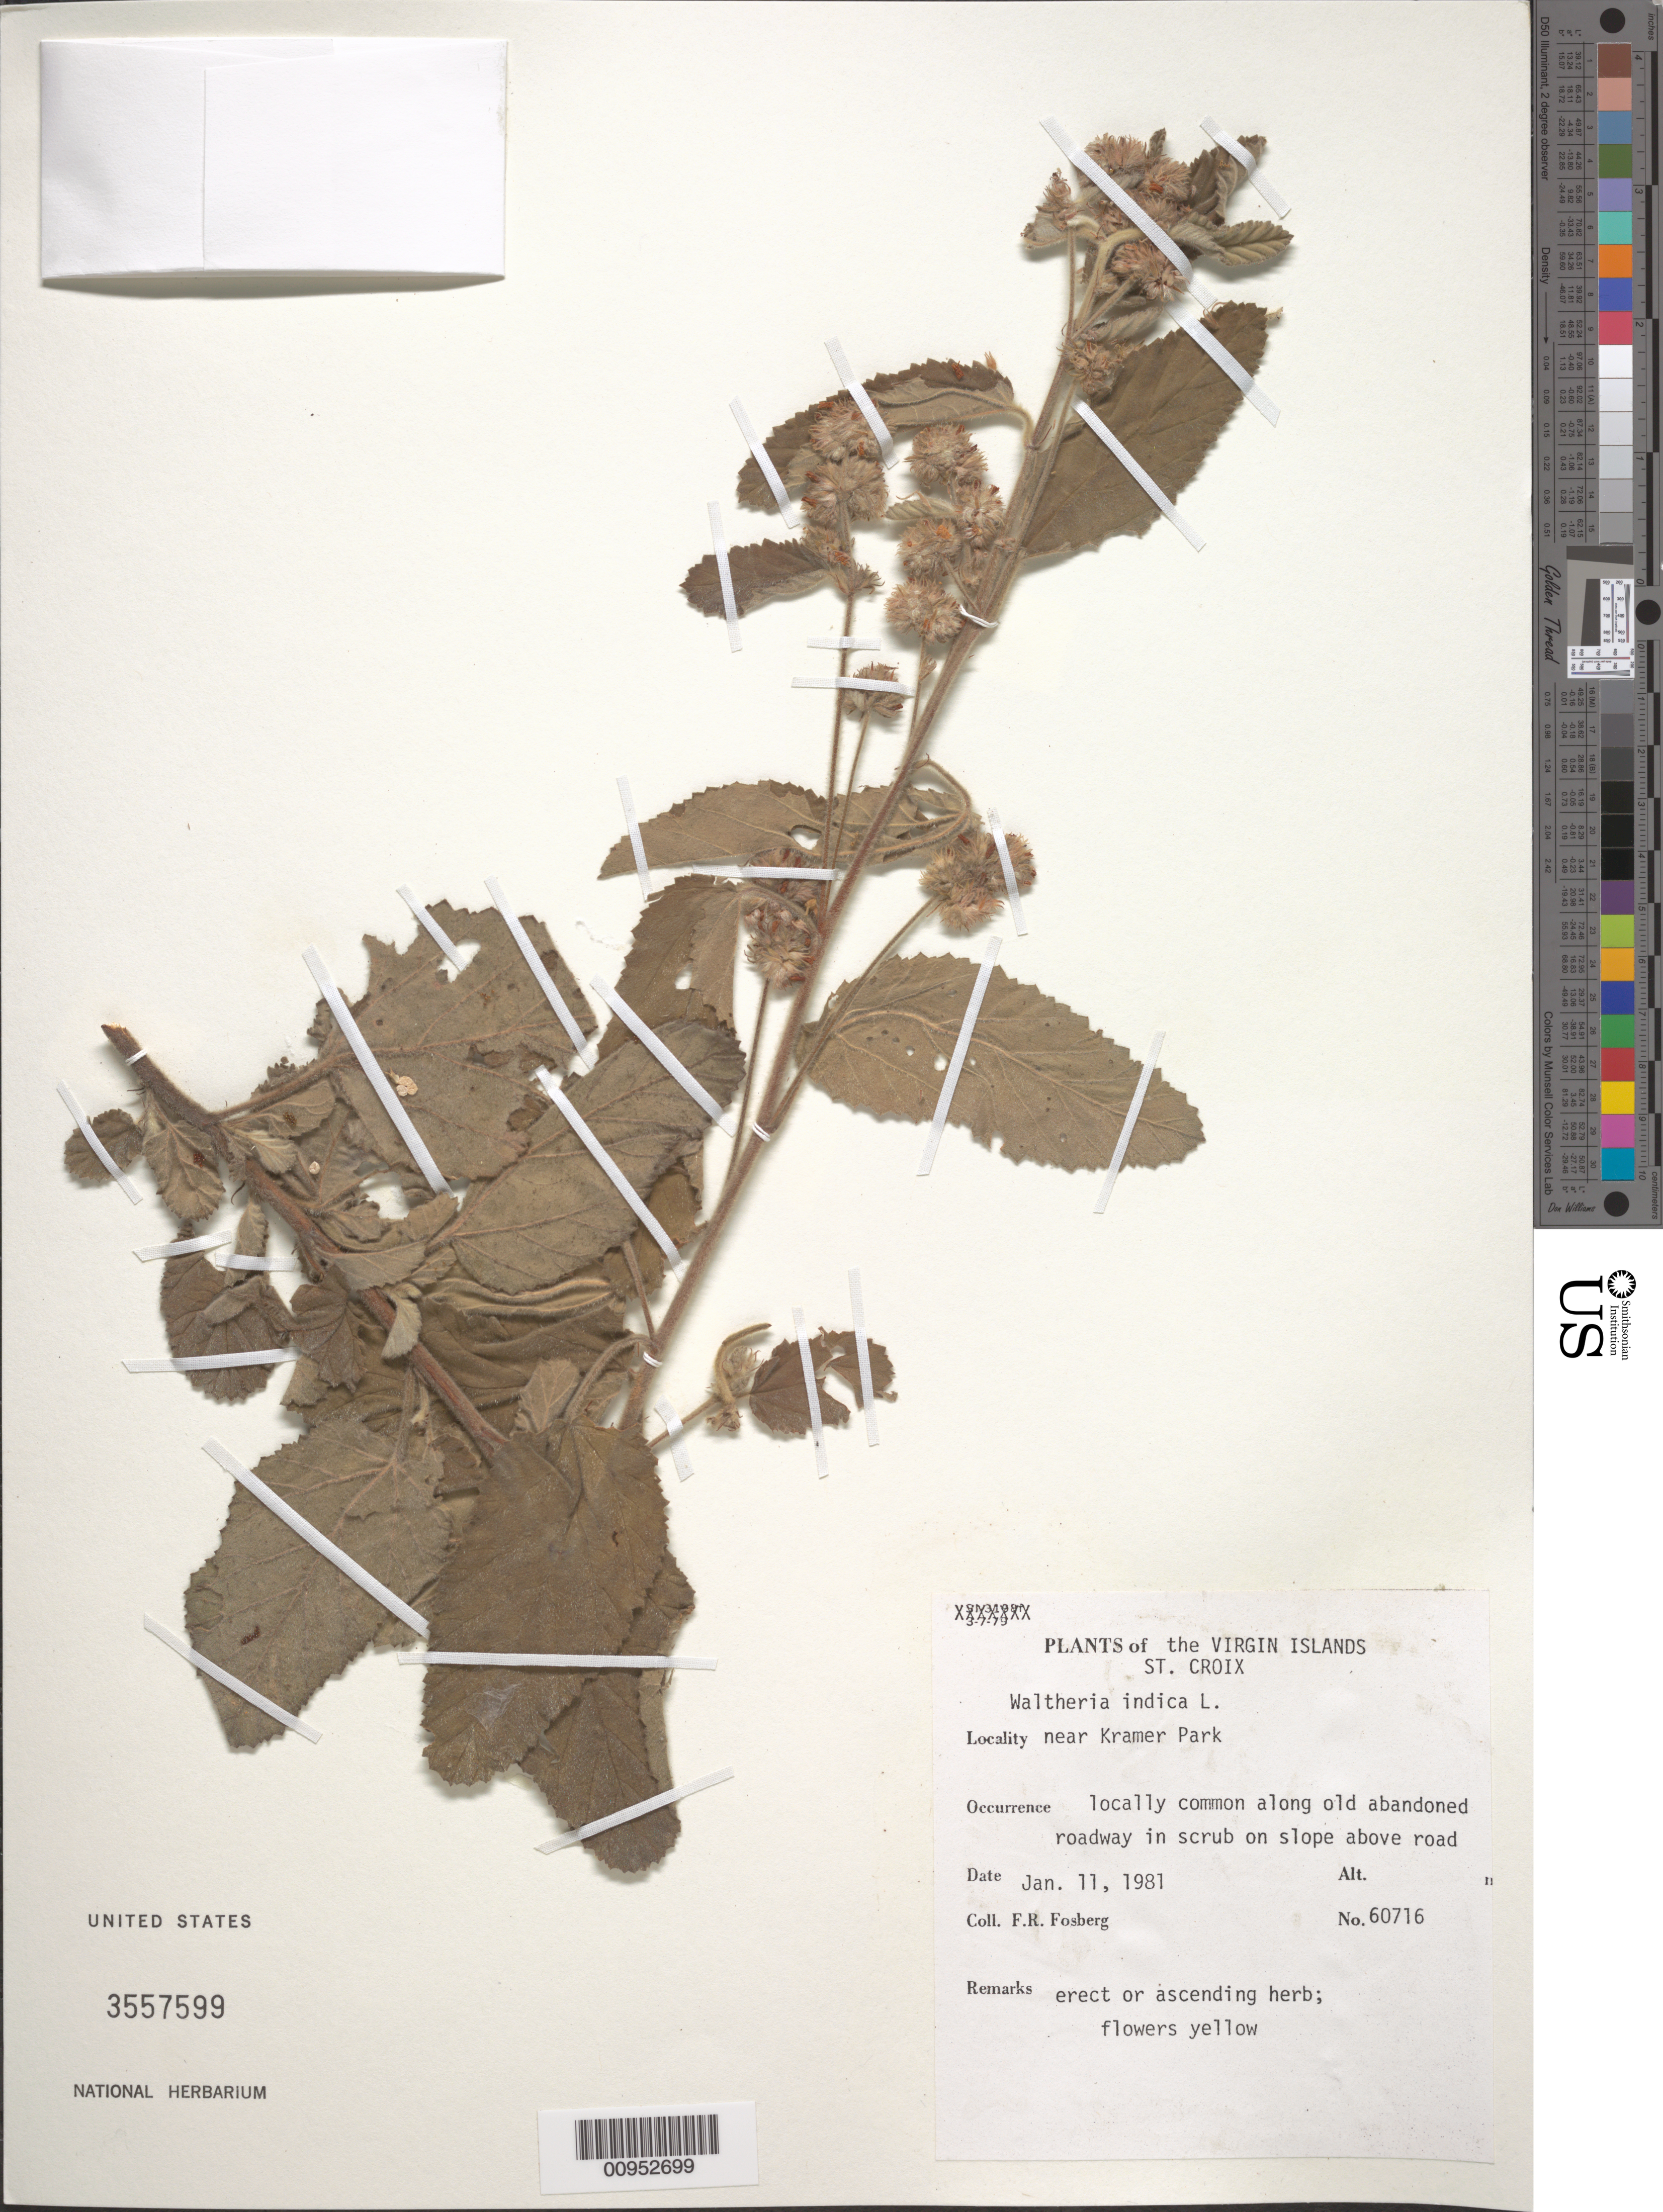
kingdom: Plantae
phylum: Tracheophyta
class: Magnoliopsida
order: Malvales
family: Malvaceae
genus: Waltheria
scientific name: Waltheria indica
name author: L.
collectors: F. R. Fosberg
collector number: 60716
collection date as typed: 11 Jan 1981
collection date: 1981-01-11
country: U.S. Virgin Islands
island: St. Croix I.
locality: Near Kramer Park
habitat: Locally common along old abandoned roadway in scrub on slope above road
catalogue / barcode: US 3557599